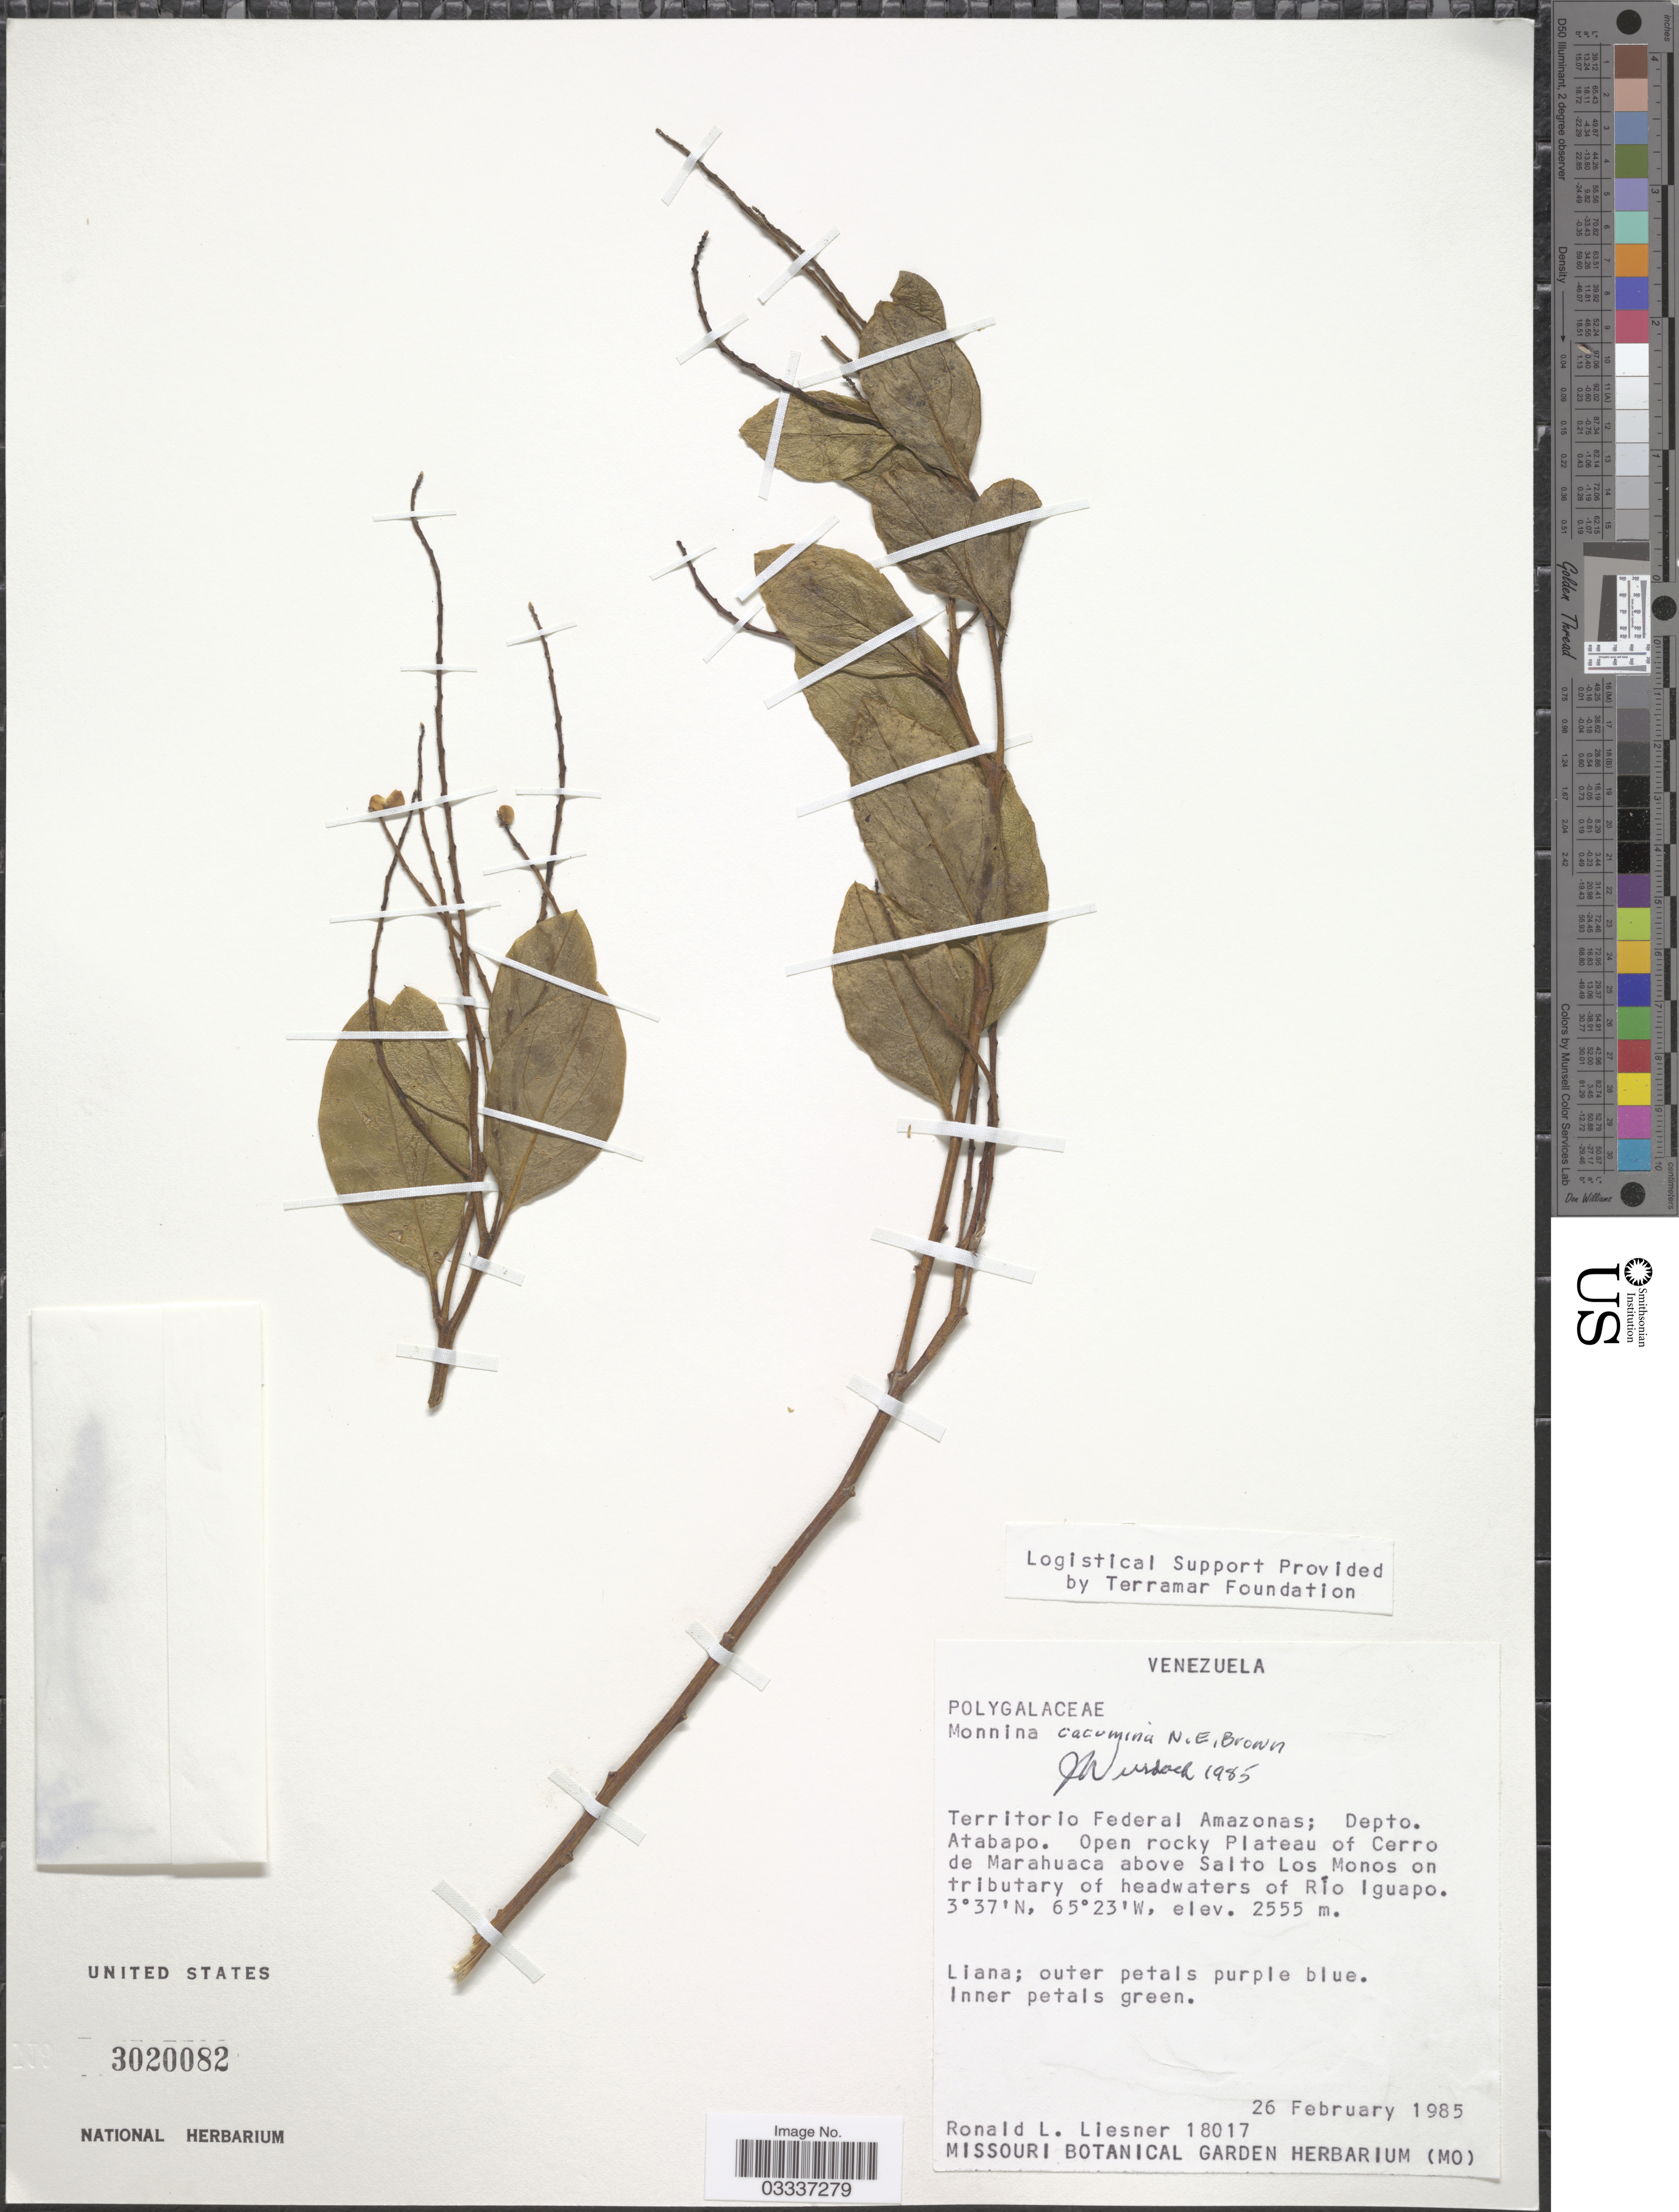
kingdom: Plantae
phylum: Tracheophyta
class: Magnoliopsida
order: Fabales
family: Polygalaceae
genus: Monnina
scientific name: Monnina cacumina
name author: N.E. Br.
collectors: R. L. Liesner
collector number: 18017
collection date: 1985-02-26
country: Venezuela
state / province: Amazonas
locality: Territorio Federal Amazonas; Depto. Atabapo. Open rocky Plateau of Cerro de Marahuaca above Salto Los Monos on tributary of headwaters of Río Iguapo.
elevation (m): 2555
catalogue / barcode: US 3020082